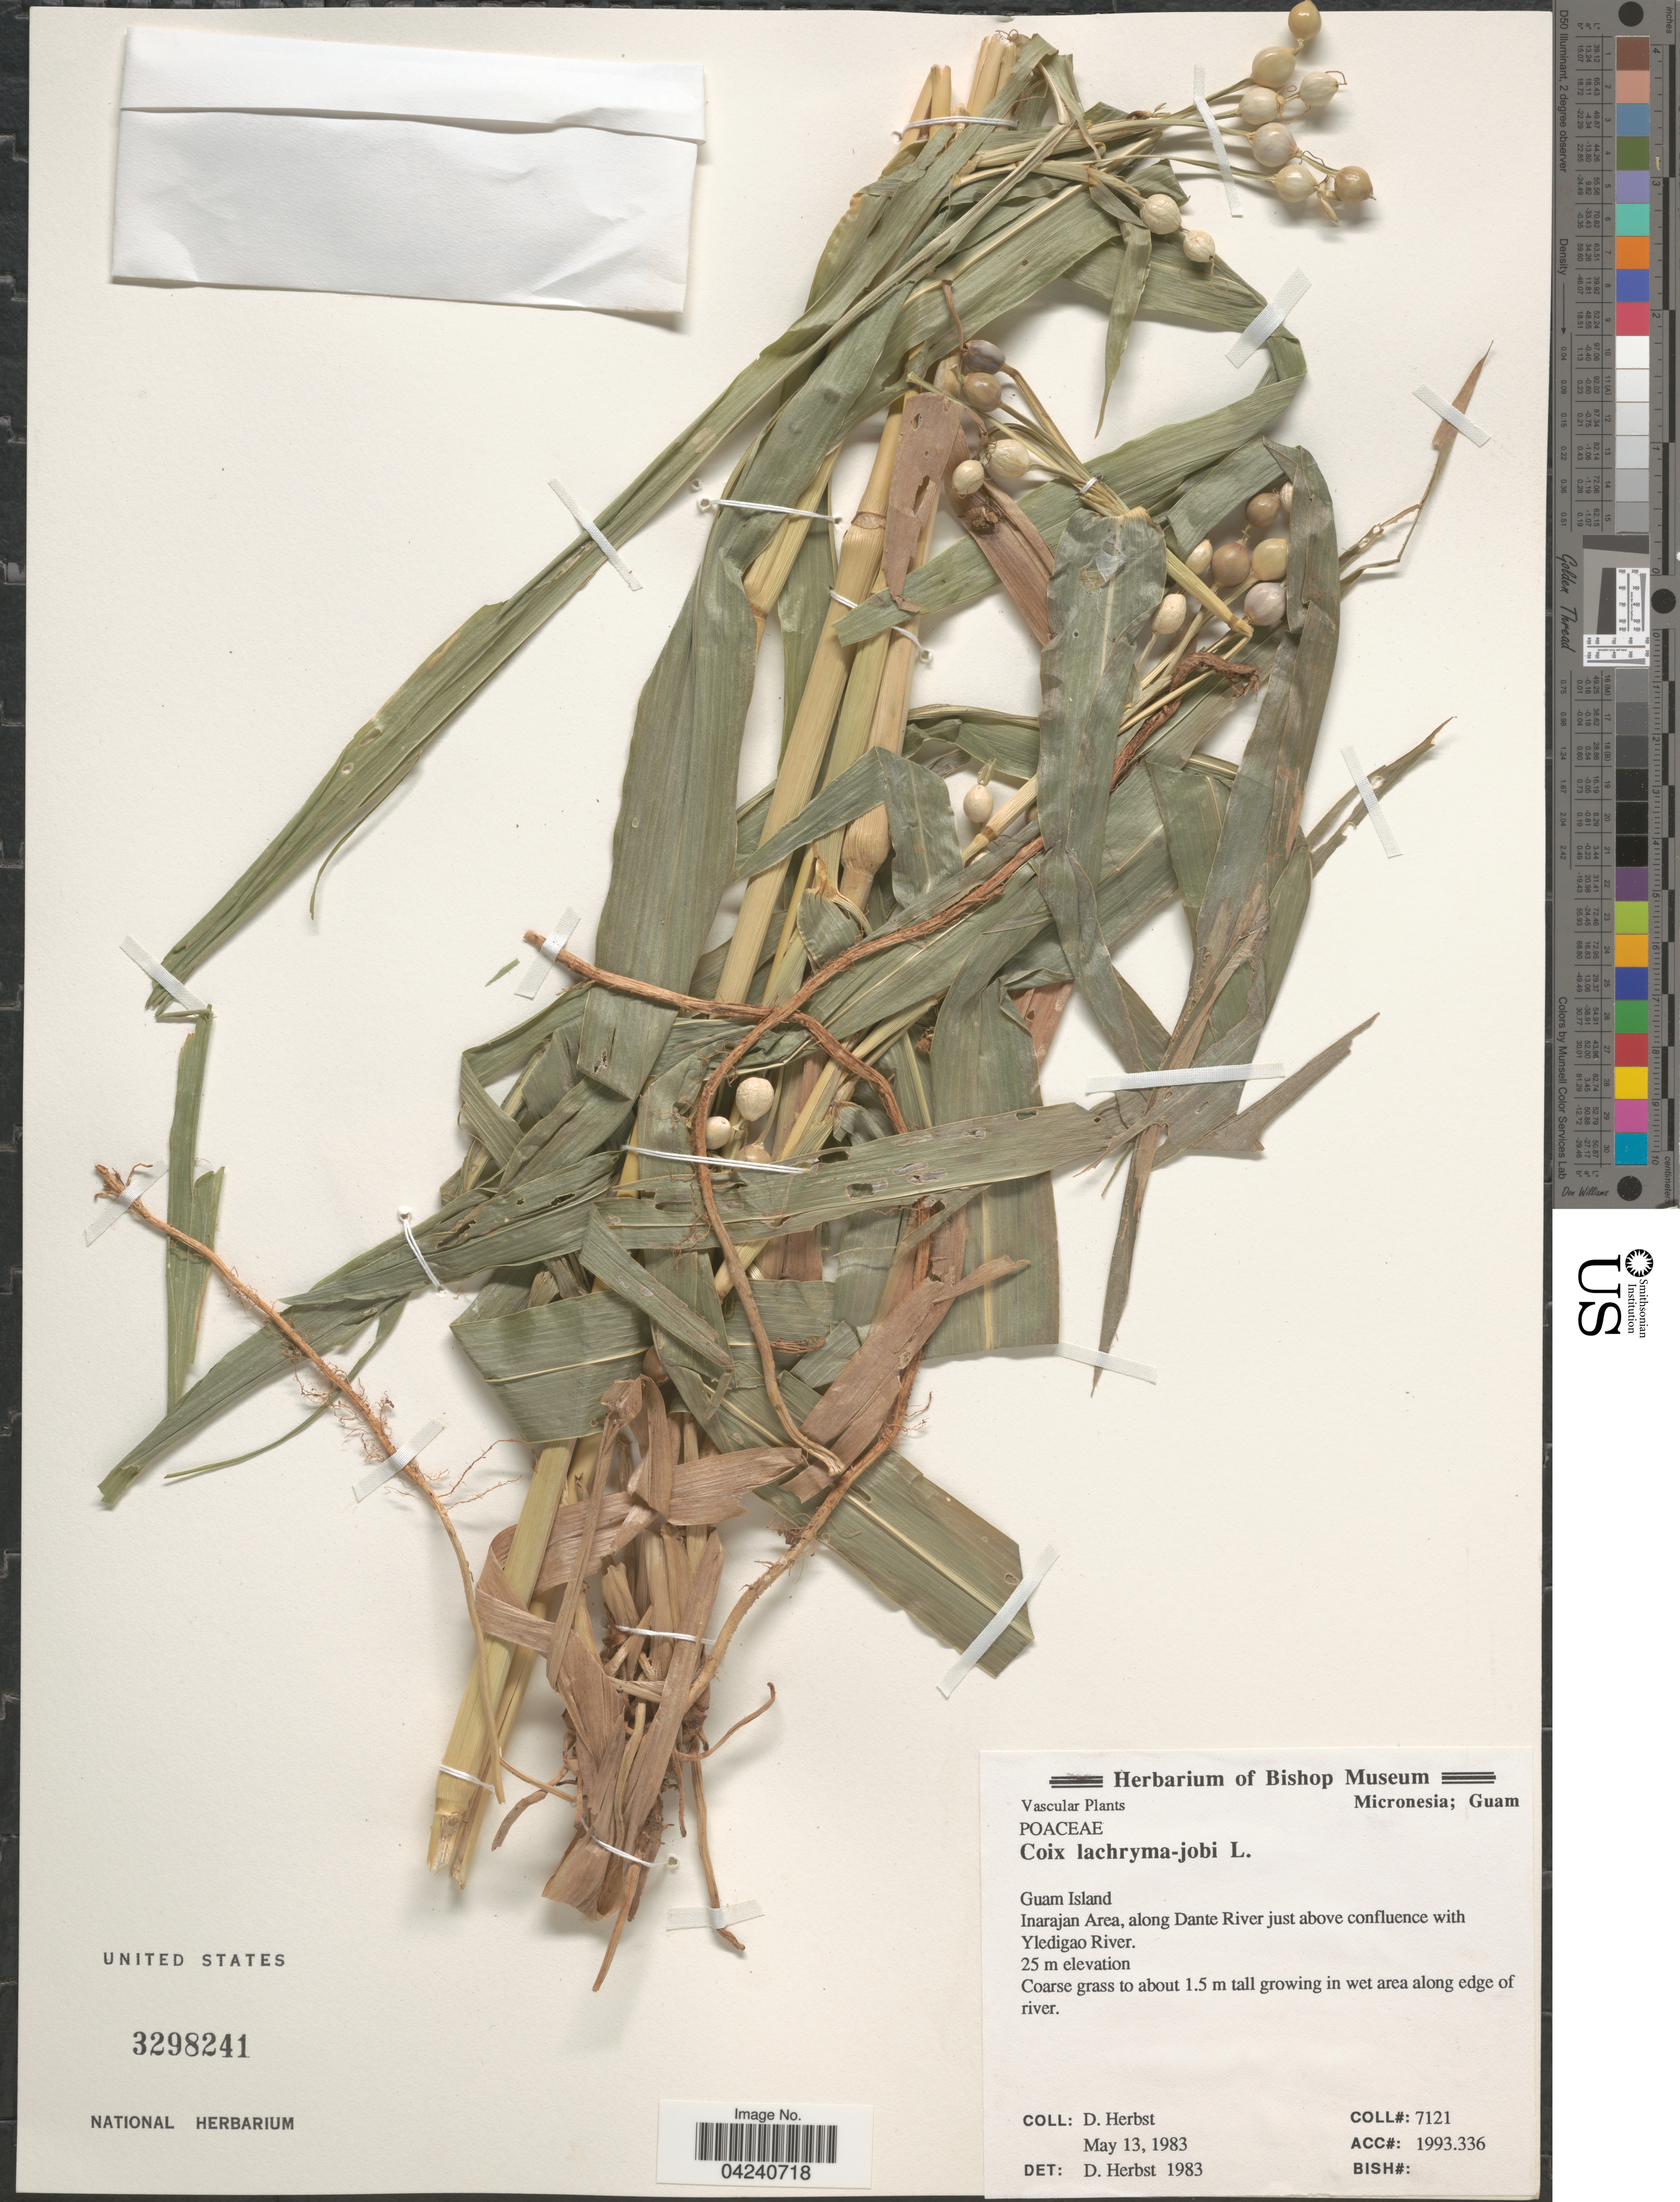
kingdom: Plantae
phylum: Tracheophyta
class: Liliopsida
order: Poales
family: Poaceae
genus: Coix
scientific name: Coix lacryma-jobi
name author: L.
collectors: D. Herbst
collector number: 7121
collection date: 1983-05-13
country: Guam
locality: Guam Island. Inarajan Area, along Dante River just above confluence with Yledigao River.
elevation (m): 25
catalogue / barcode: US 3298241